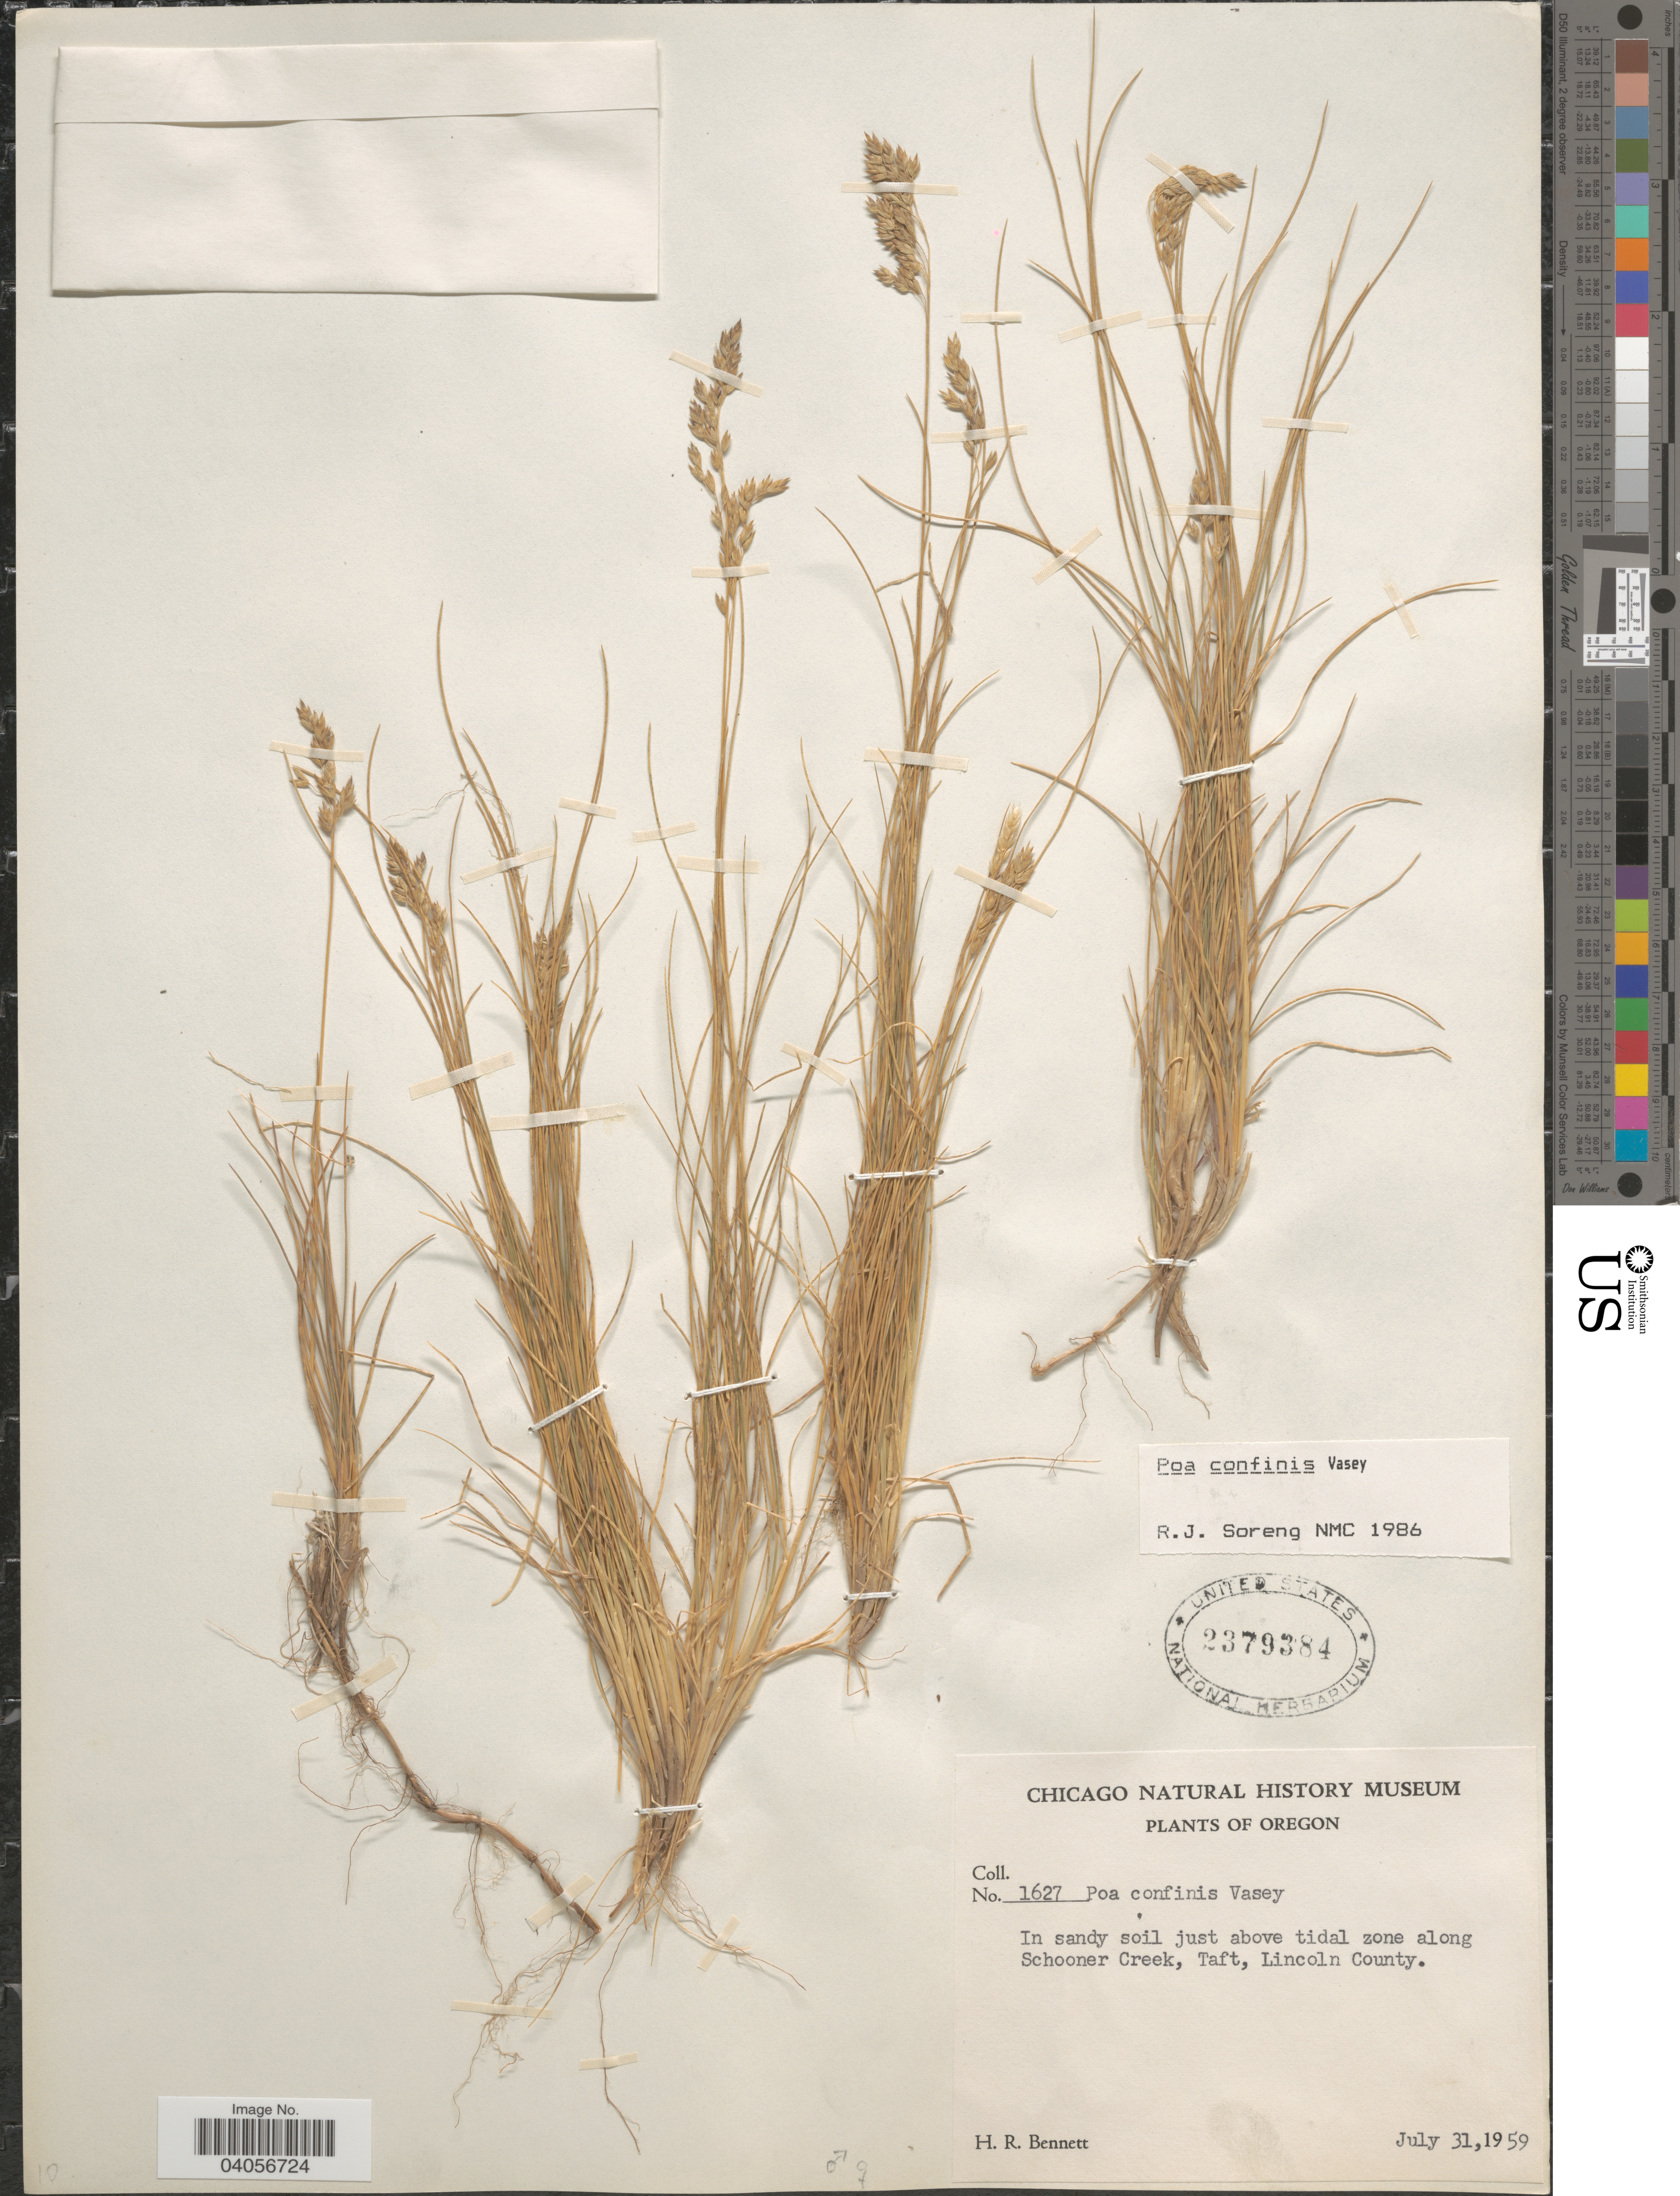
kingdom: Plantae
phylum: Tracheophyta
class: Liliopsida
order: Poales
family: Poaceae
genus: Poa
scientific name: Poa confinis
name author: Vasey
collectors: H. R. Bennett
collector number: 1627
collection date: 1959-07-31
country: United States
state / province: Oregon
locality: In sandy soil just above tidal zone along Schooner Creek, taft, Lincoln County.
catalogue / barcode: US 2379384